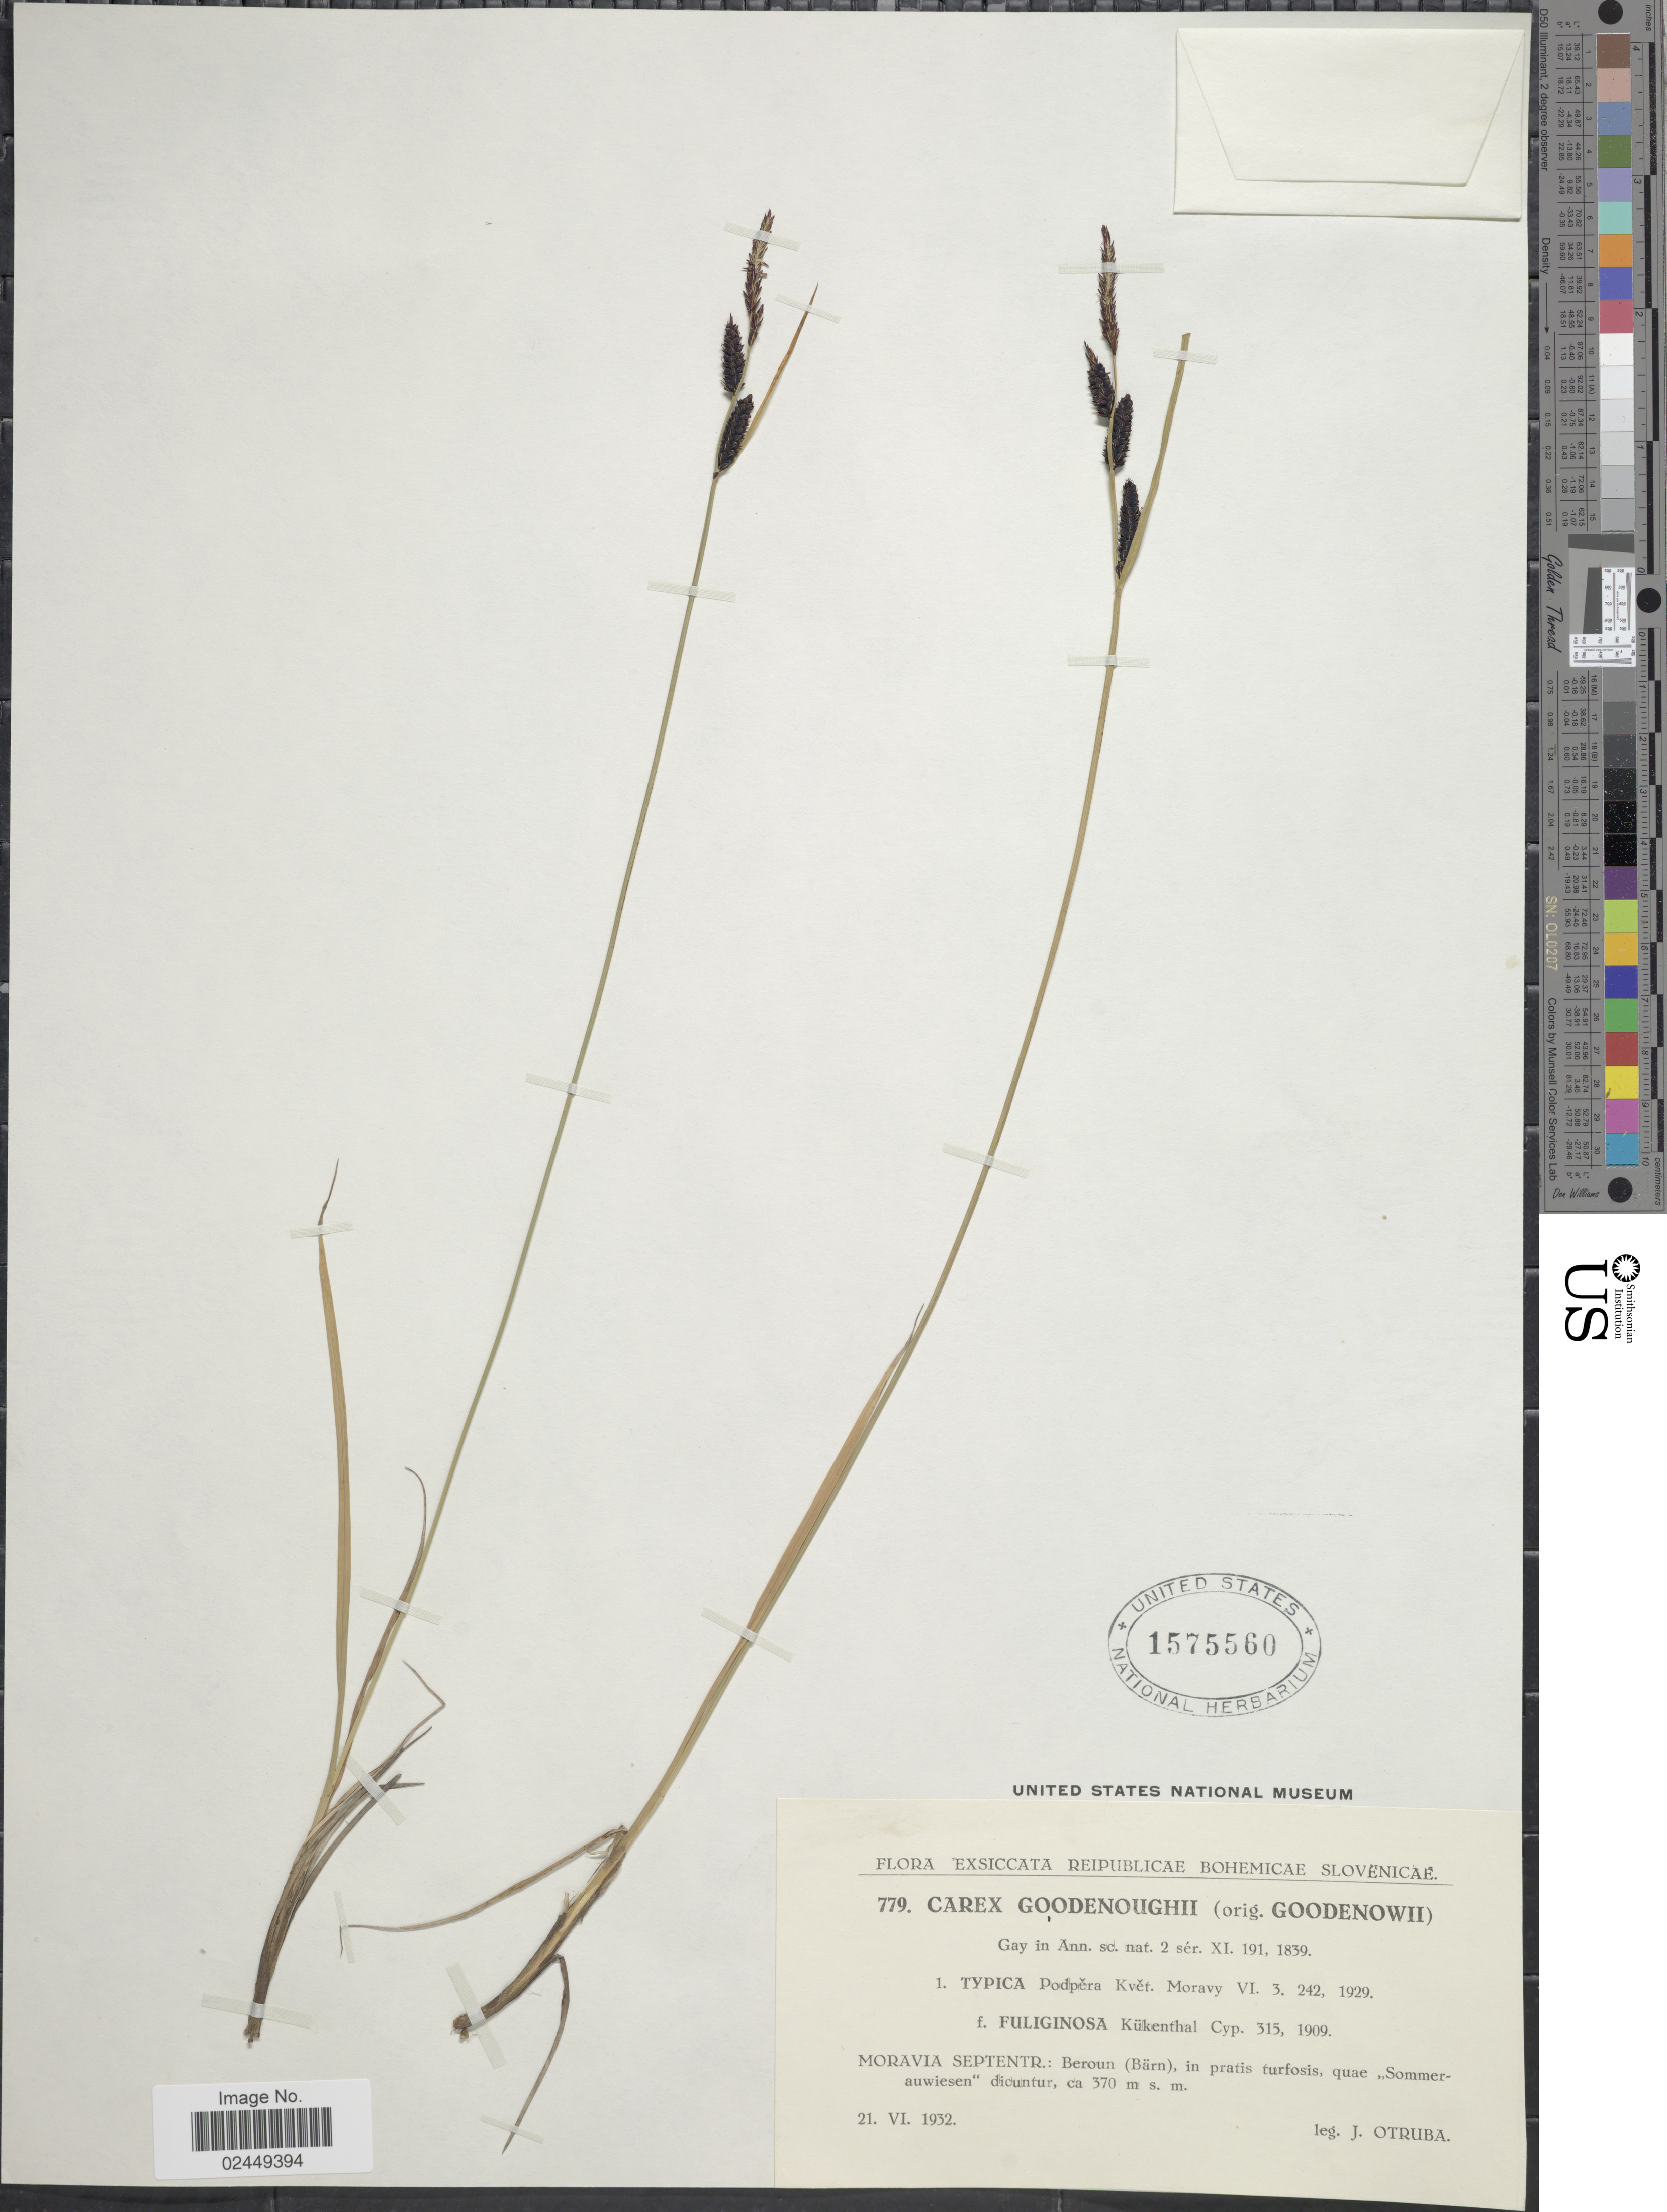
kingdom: Plantae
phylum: Tracheophyta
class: Liliopsida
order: Poales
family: Cyperaceae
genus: Carex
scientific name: Carex nigra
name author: (L.) Reichard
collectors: J. Otruba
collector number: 779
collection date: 1932-06-21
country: Czechia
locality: Reipublicae Bohemicae Slovenicae [unsure placement], Moravia Septetr.: Beroun (Barn), in pratis turfosis, quae Sommerauwiesen dicuntur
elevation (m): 370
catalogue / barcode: US 1575560